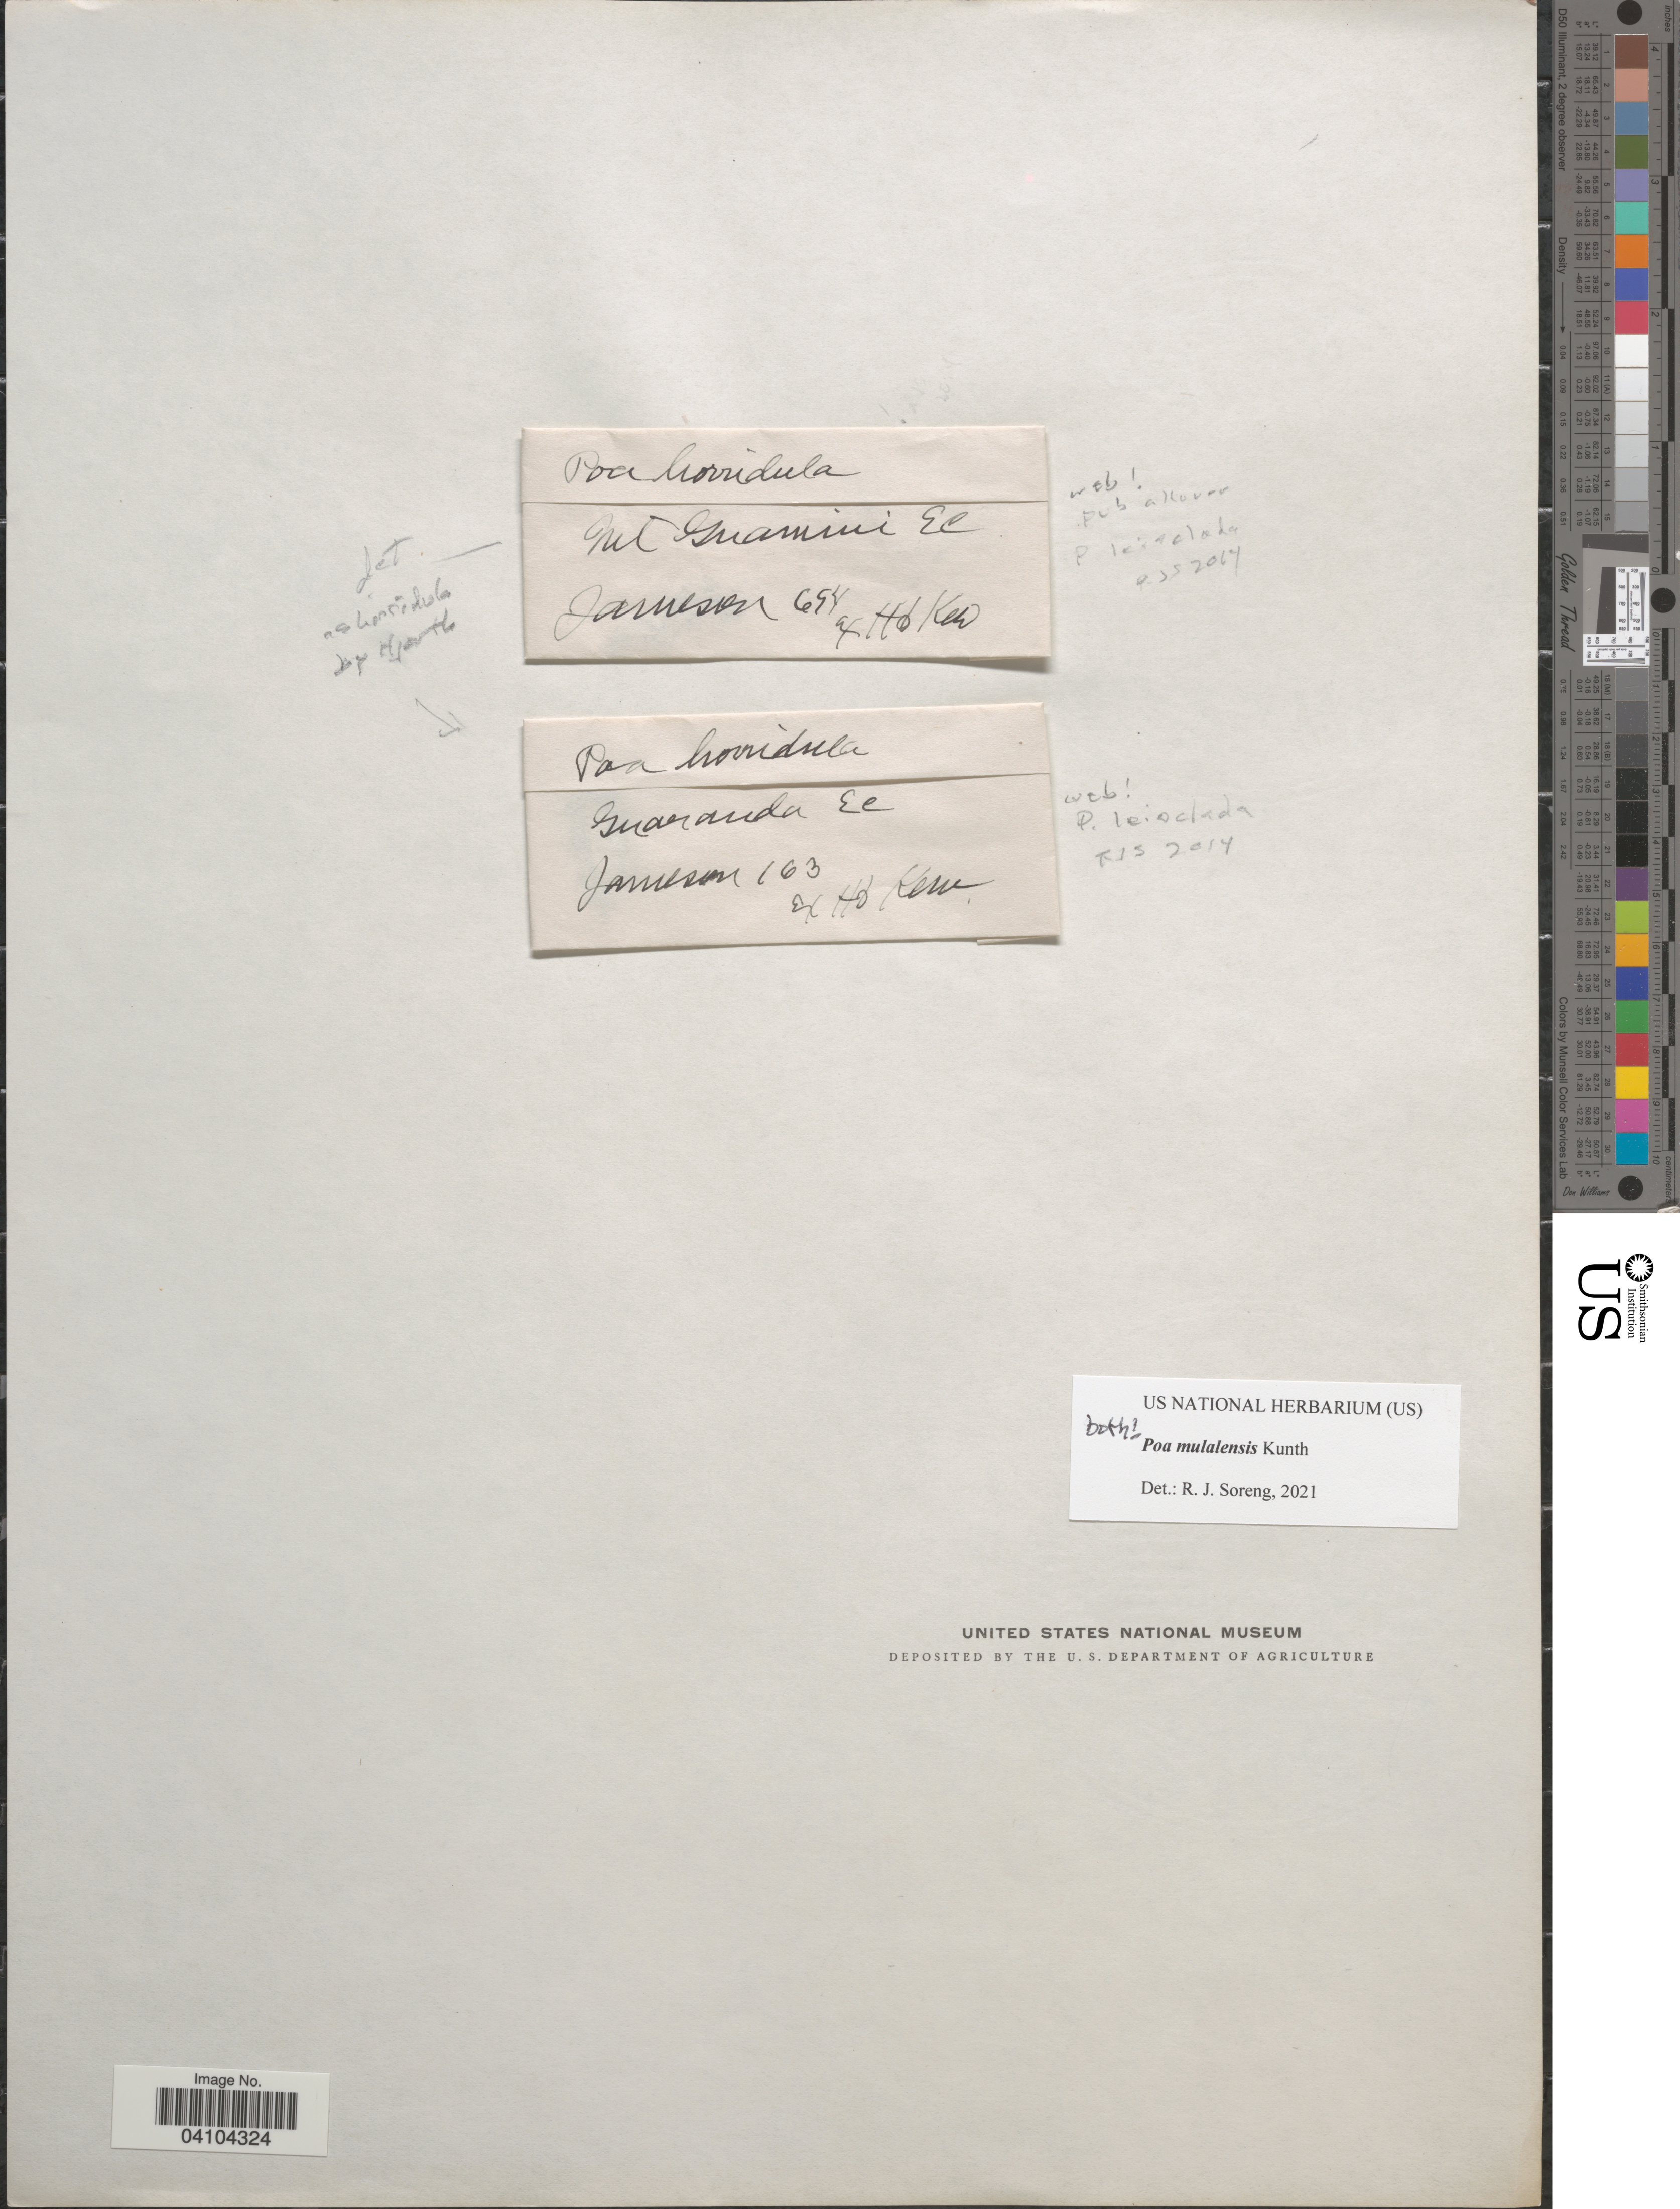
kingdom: Plantae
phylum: Tracheophyta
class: Liliopsida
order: Poales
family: Poaceae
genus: Poa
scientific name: Poa mulalensis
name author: Kunth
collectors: -- Jameson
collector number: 163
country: Ecuador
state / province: Bolívar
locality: Guaranda.